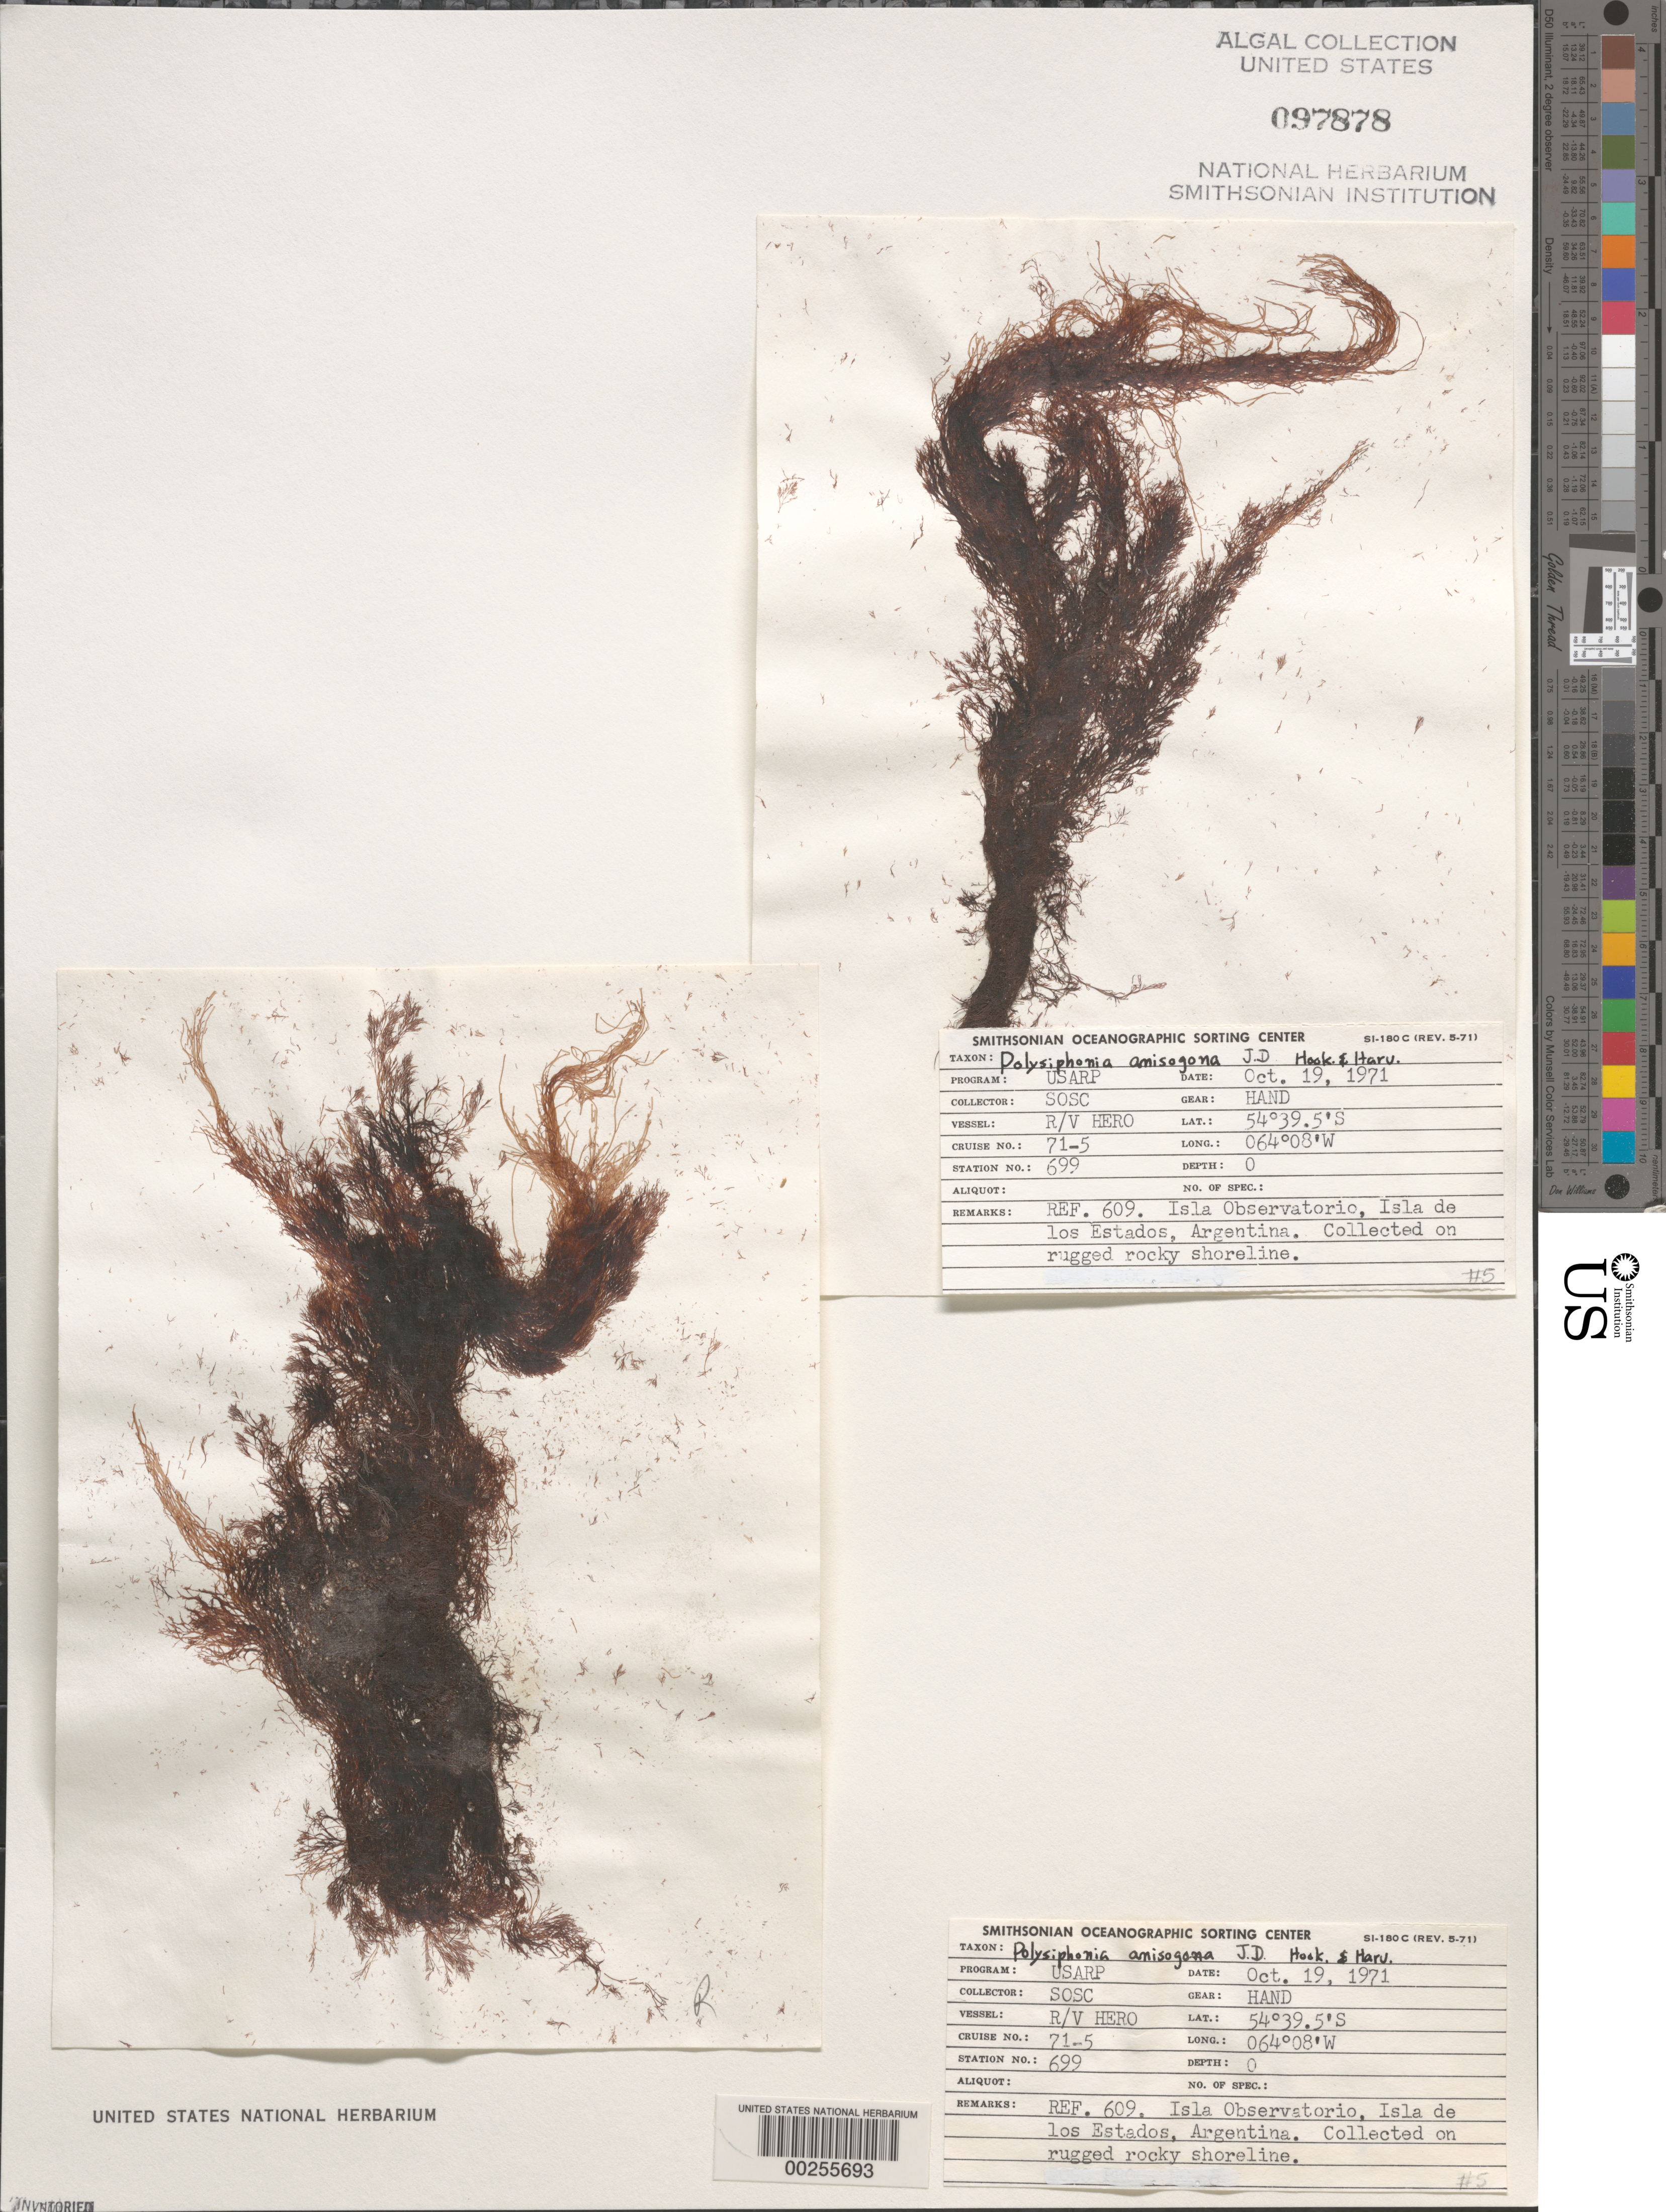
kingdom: Plantae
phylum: Rhodophyta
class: Florideophyceae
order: Ceramiales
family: Rhodomelaceae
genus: Polysiphonia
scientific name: Polysiphonia anisogona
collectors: SOSC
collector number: Station 699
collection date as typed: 19 Oct 1971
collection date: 1971-10-19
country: Argentina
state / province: Tierra del Fuego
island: Isla Observatorio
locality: North of Isla de los Estados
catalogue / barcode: US 97878